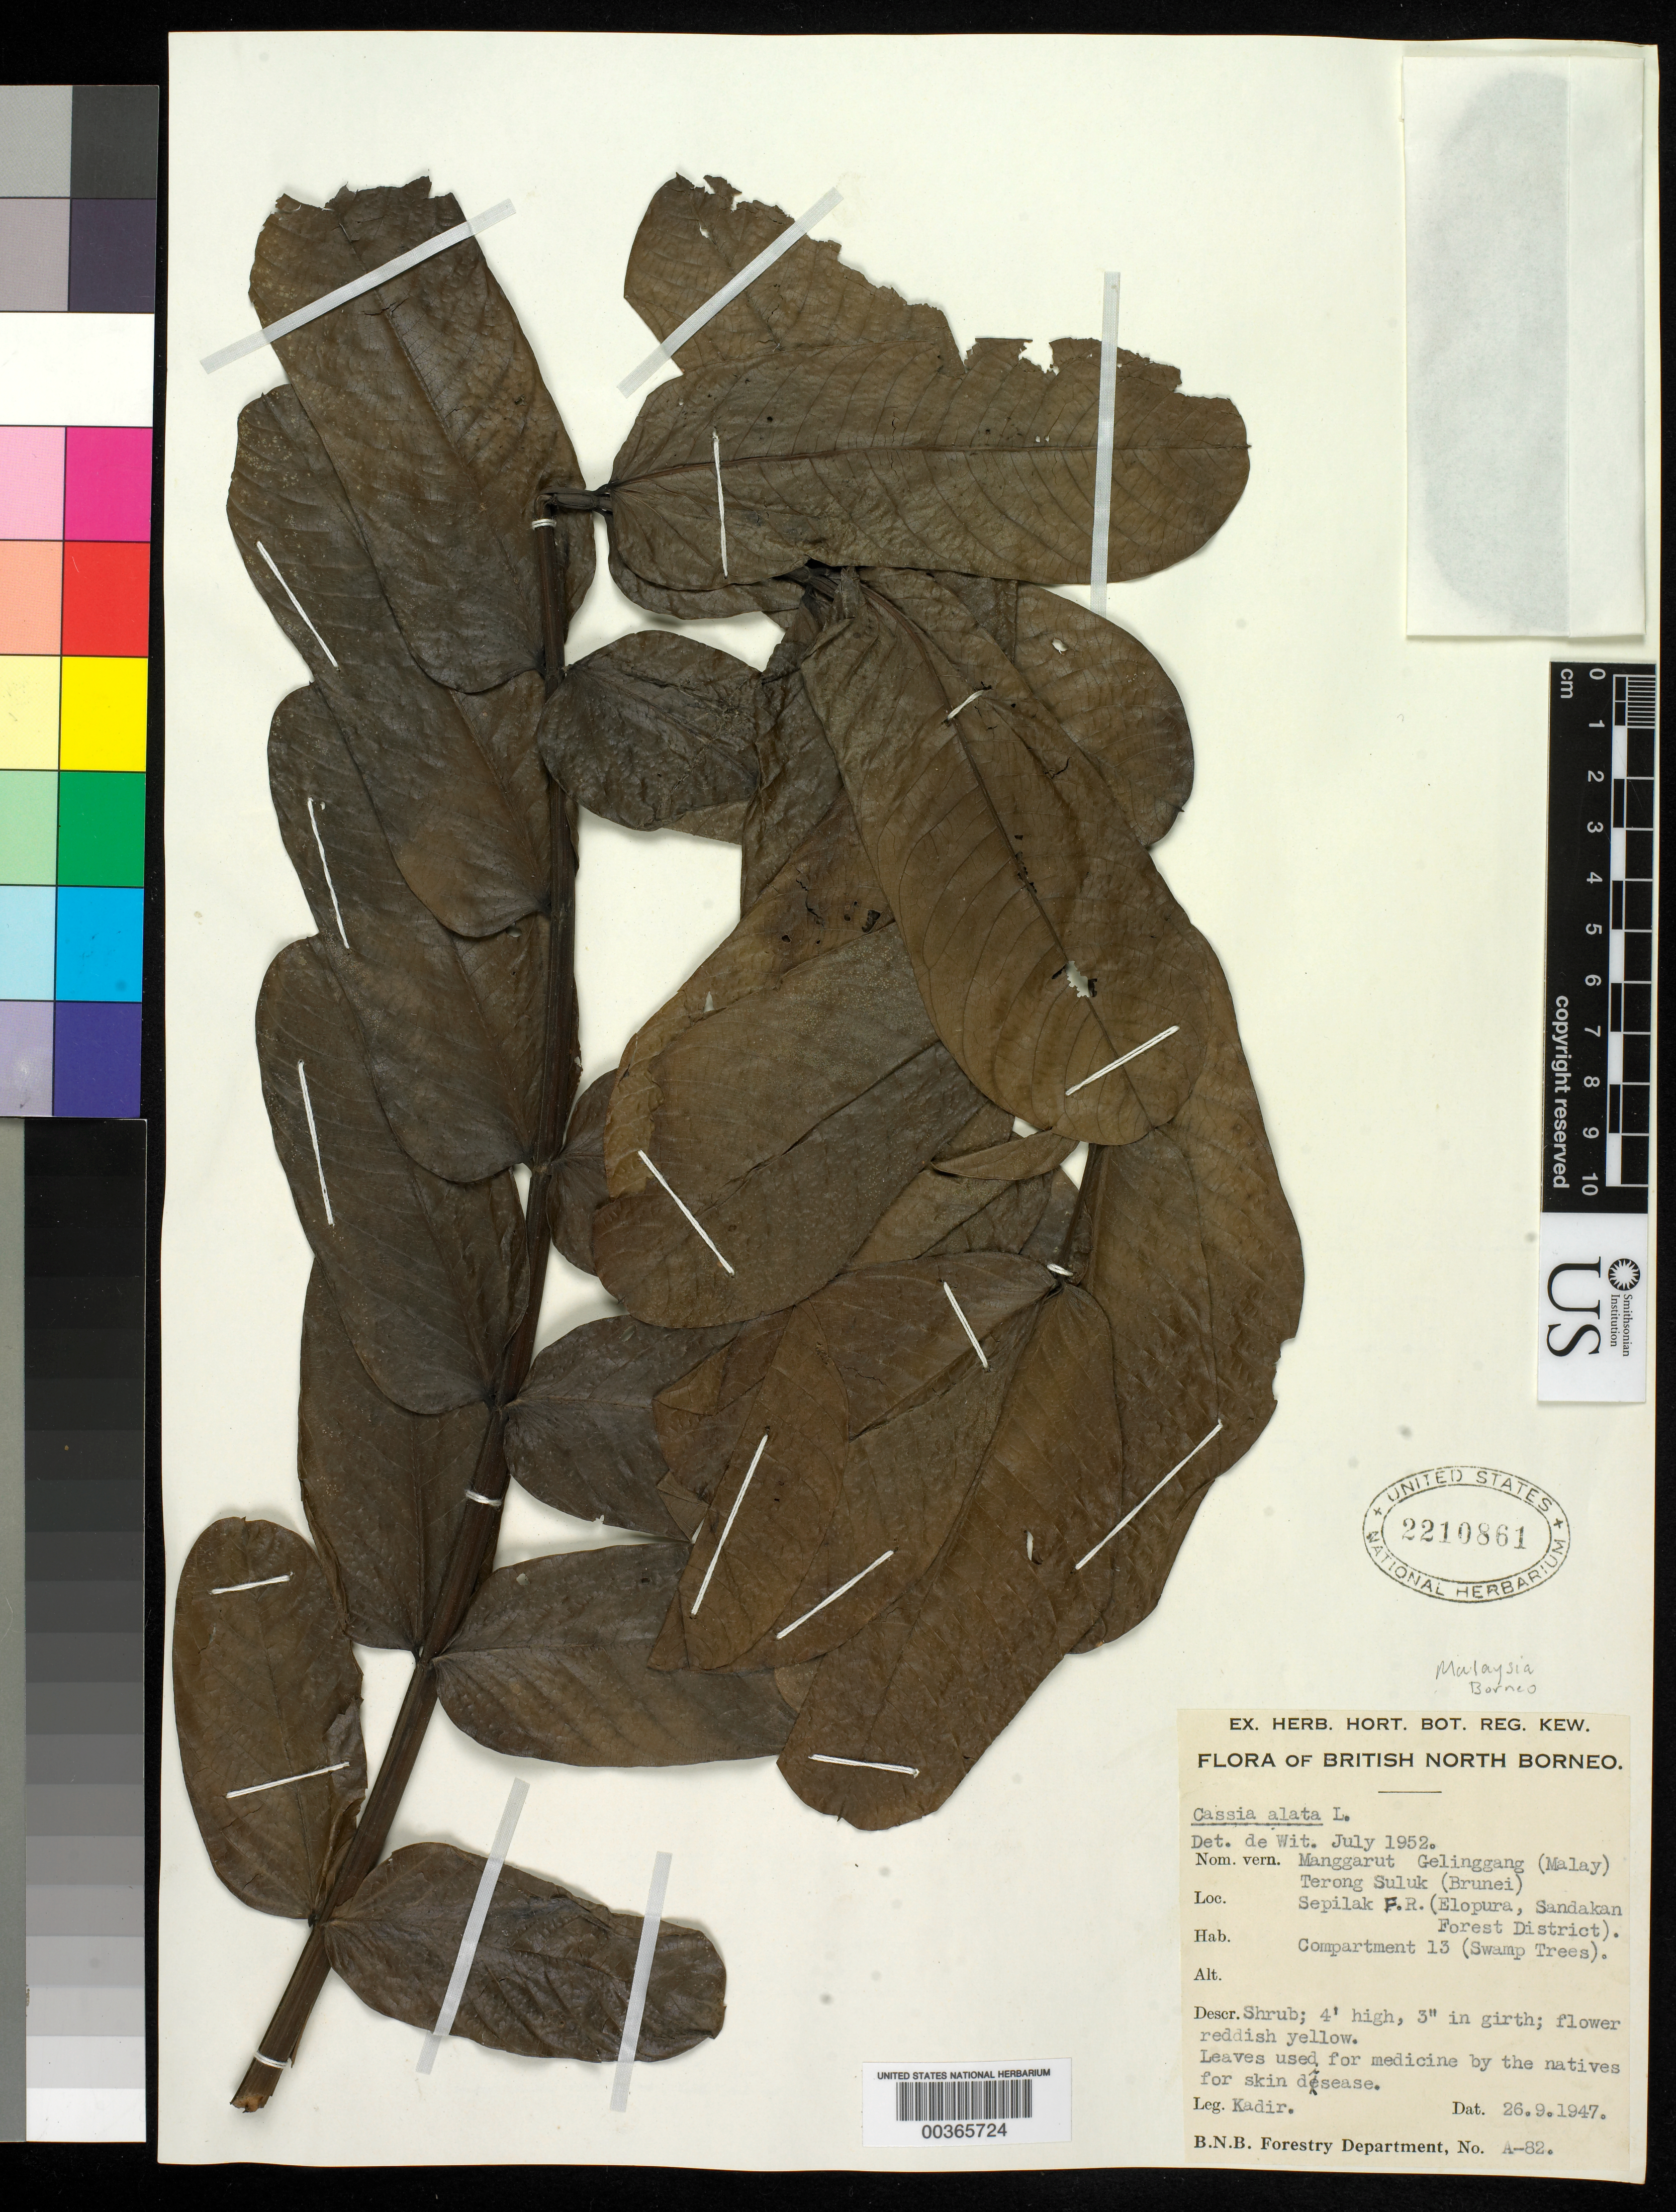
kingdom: Plantae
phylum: Tracheophyta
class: Magnoliopsida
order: Fabales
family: Fabaceae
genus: Senna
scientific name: Senna alata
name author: (L.) Roxb.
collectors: -. Kadir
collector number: B.n.b. Forestry Dept. No. A-82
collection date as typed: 26 Sep 1947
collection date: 1947-09-26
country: Malaysia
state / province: Sabah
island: Borneo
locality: Sepilak f.r. (elopura, sandakan forest dist.)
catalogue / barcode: US 2210861